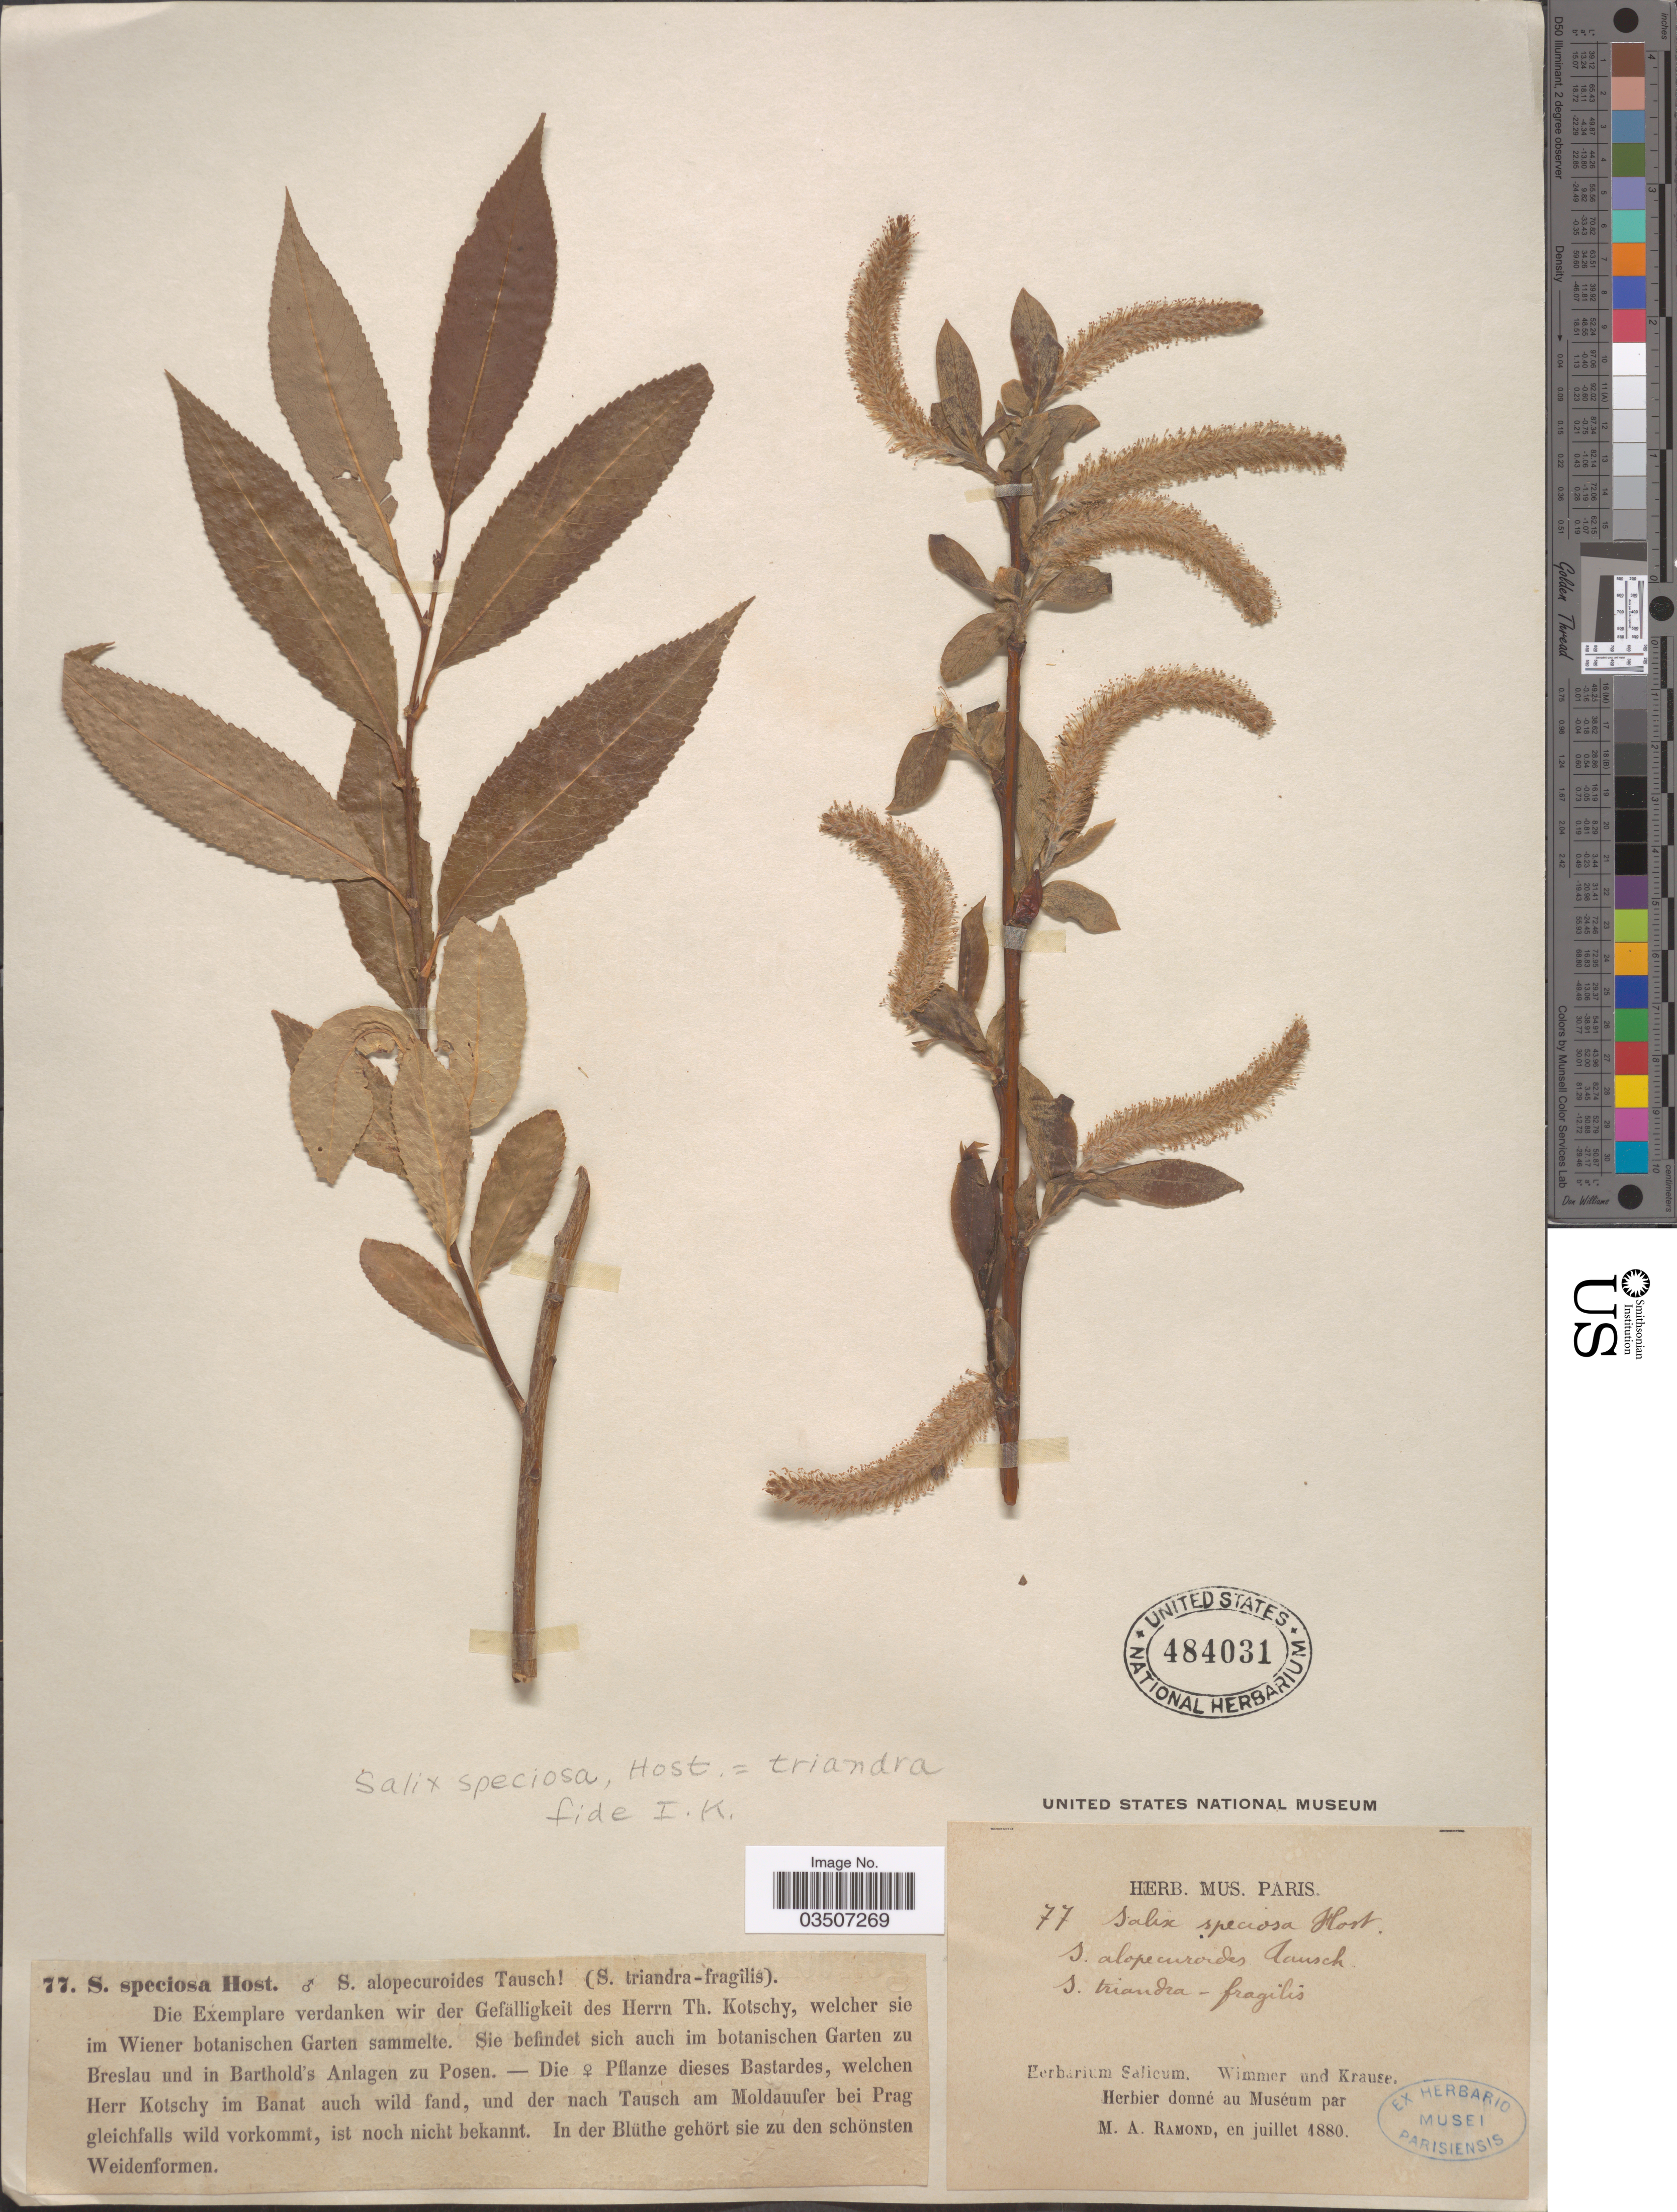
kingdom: Plantae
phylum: Tracheophyta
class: Magnoliopsida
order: Malpighiales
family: Salicaceae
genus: Salix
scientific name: Salix speciosa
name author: Host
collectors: Wimmer & -- Krause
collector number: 77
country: Poland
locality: Sie befindet sich auch im botanischen Garten zu Breslau und in Barthold's Anlagen zu Posen. [unsure placement]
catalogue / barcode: US 484031